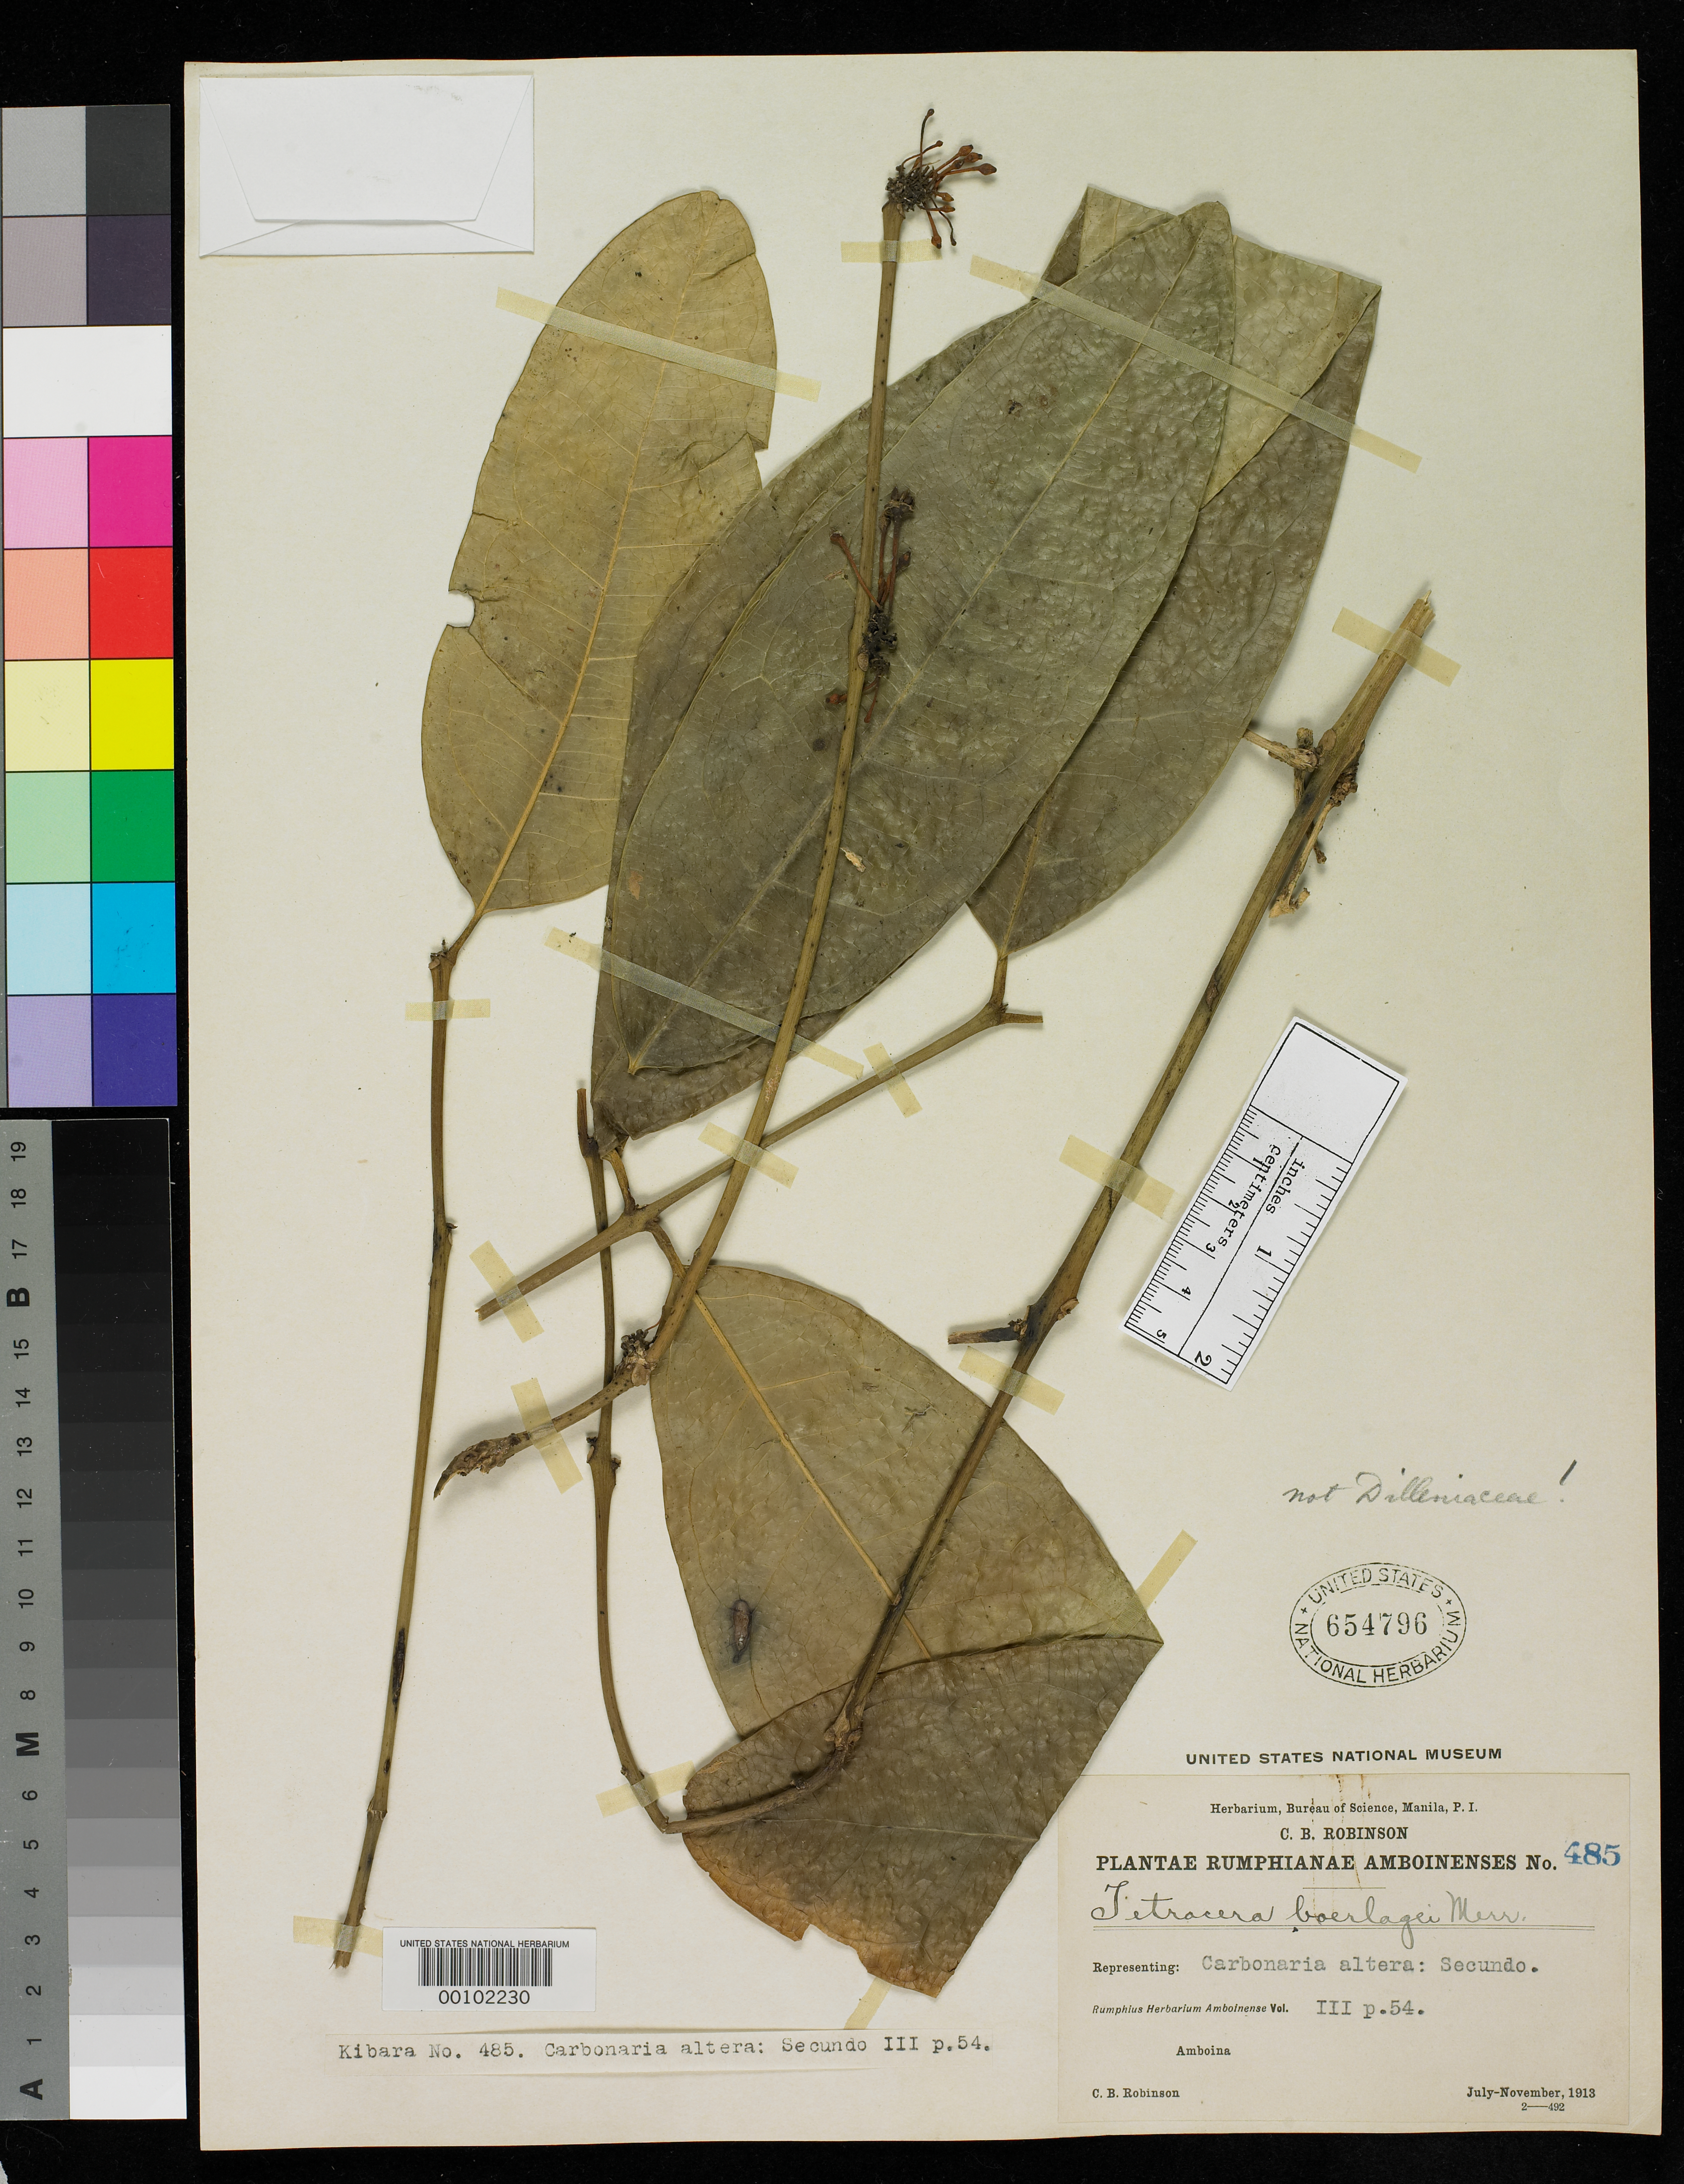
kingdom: Plantae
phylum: Tracheophyta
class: Magnoliopsida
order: Dilleniales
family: Dilleniaceae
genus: Tetracera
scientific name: Tetracera boerlagei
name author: Merr.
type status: Type Collection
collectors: C. Robinson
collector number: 485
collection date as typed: Jul 1913 to -- Nov 1913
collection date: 1913-07/1913-11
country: Indonesia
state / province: Maluku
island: Ambon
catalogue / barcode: US 654796